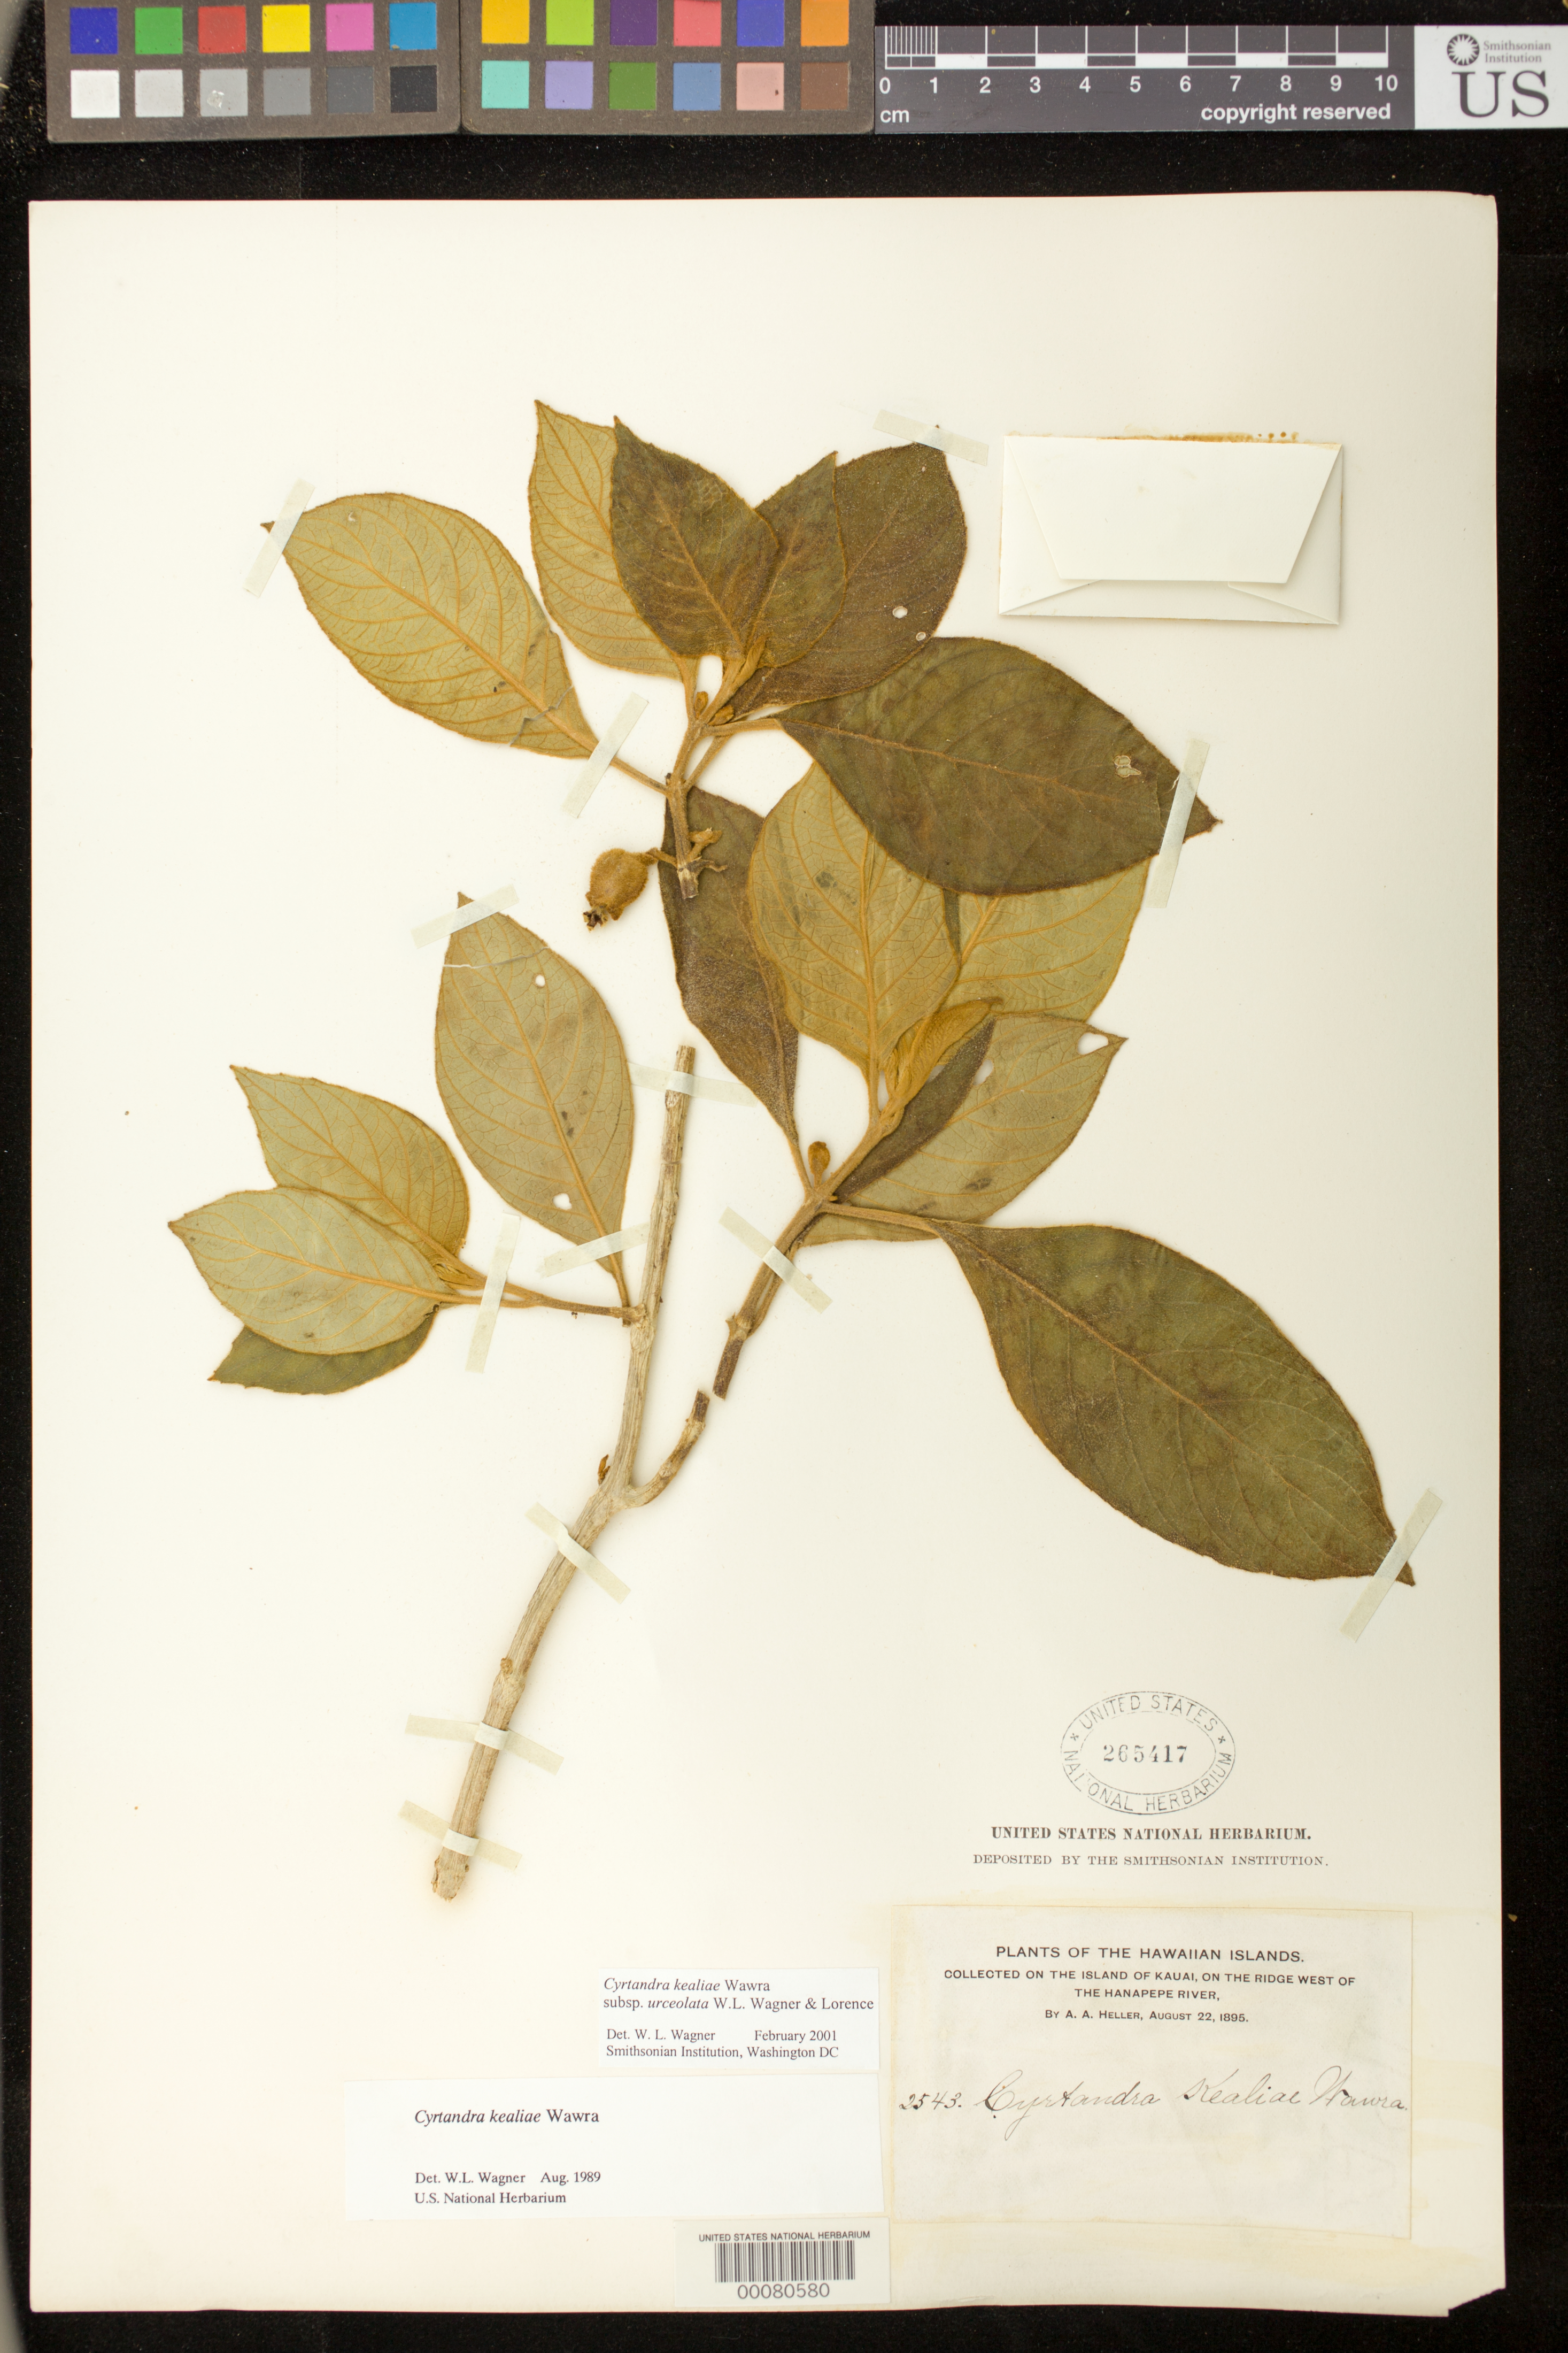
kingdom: Plantae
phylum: Tracheophyta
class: Magnoliopsida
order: Lamiales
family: Gesneriaceae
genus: Cyrtandra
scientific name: Cyrtandra kealiae subsp. urceolata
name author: W.L. Wagner & Lorence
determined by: Wagner, W. L., (BOT), Smithsonian Institution - National Museum of Natural History (UNITED STATES)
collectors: A. A. Heller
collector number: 2543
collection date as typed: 22 Aug 1895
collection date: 1895-08-22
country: United States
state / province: Hawaii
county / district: Kauai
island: Kaua'i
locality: On the ridge w of the Hanapepe river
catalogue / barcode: US 265417